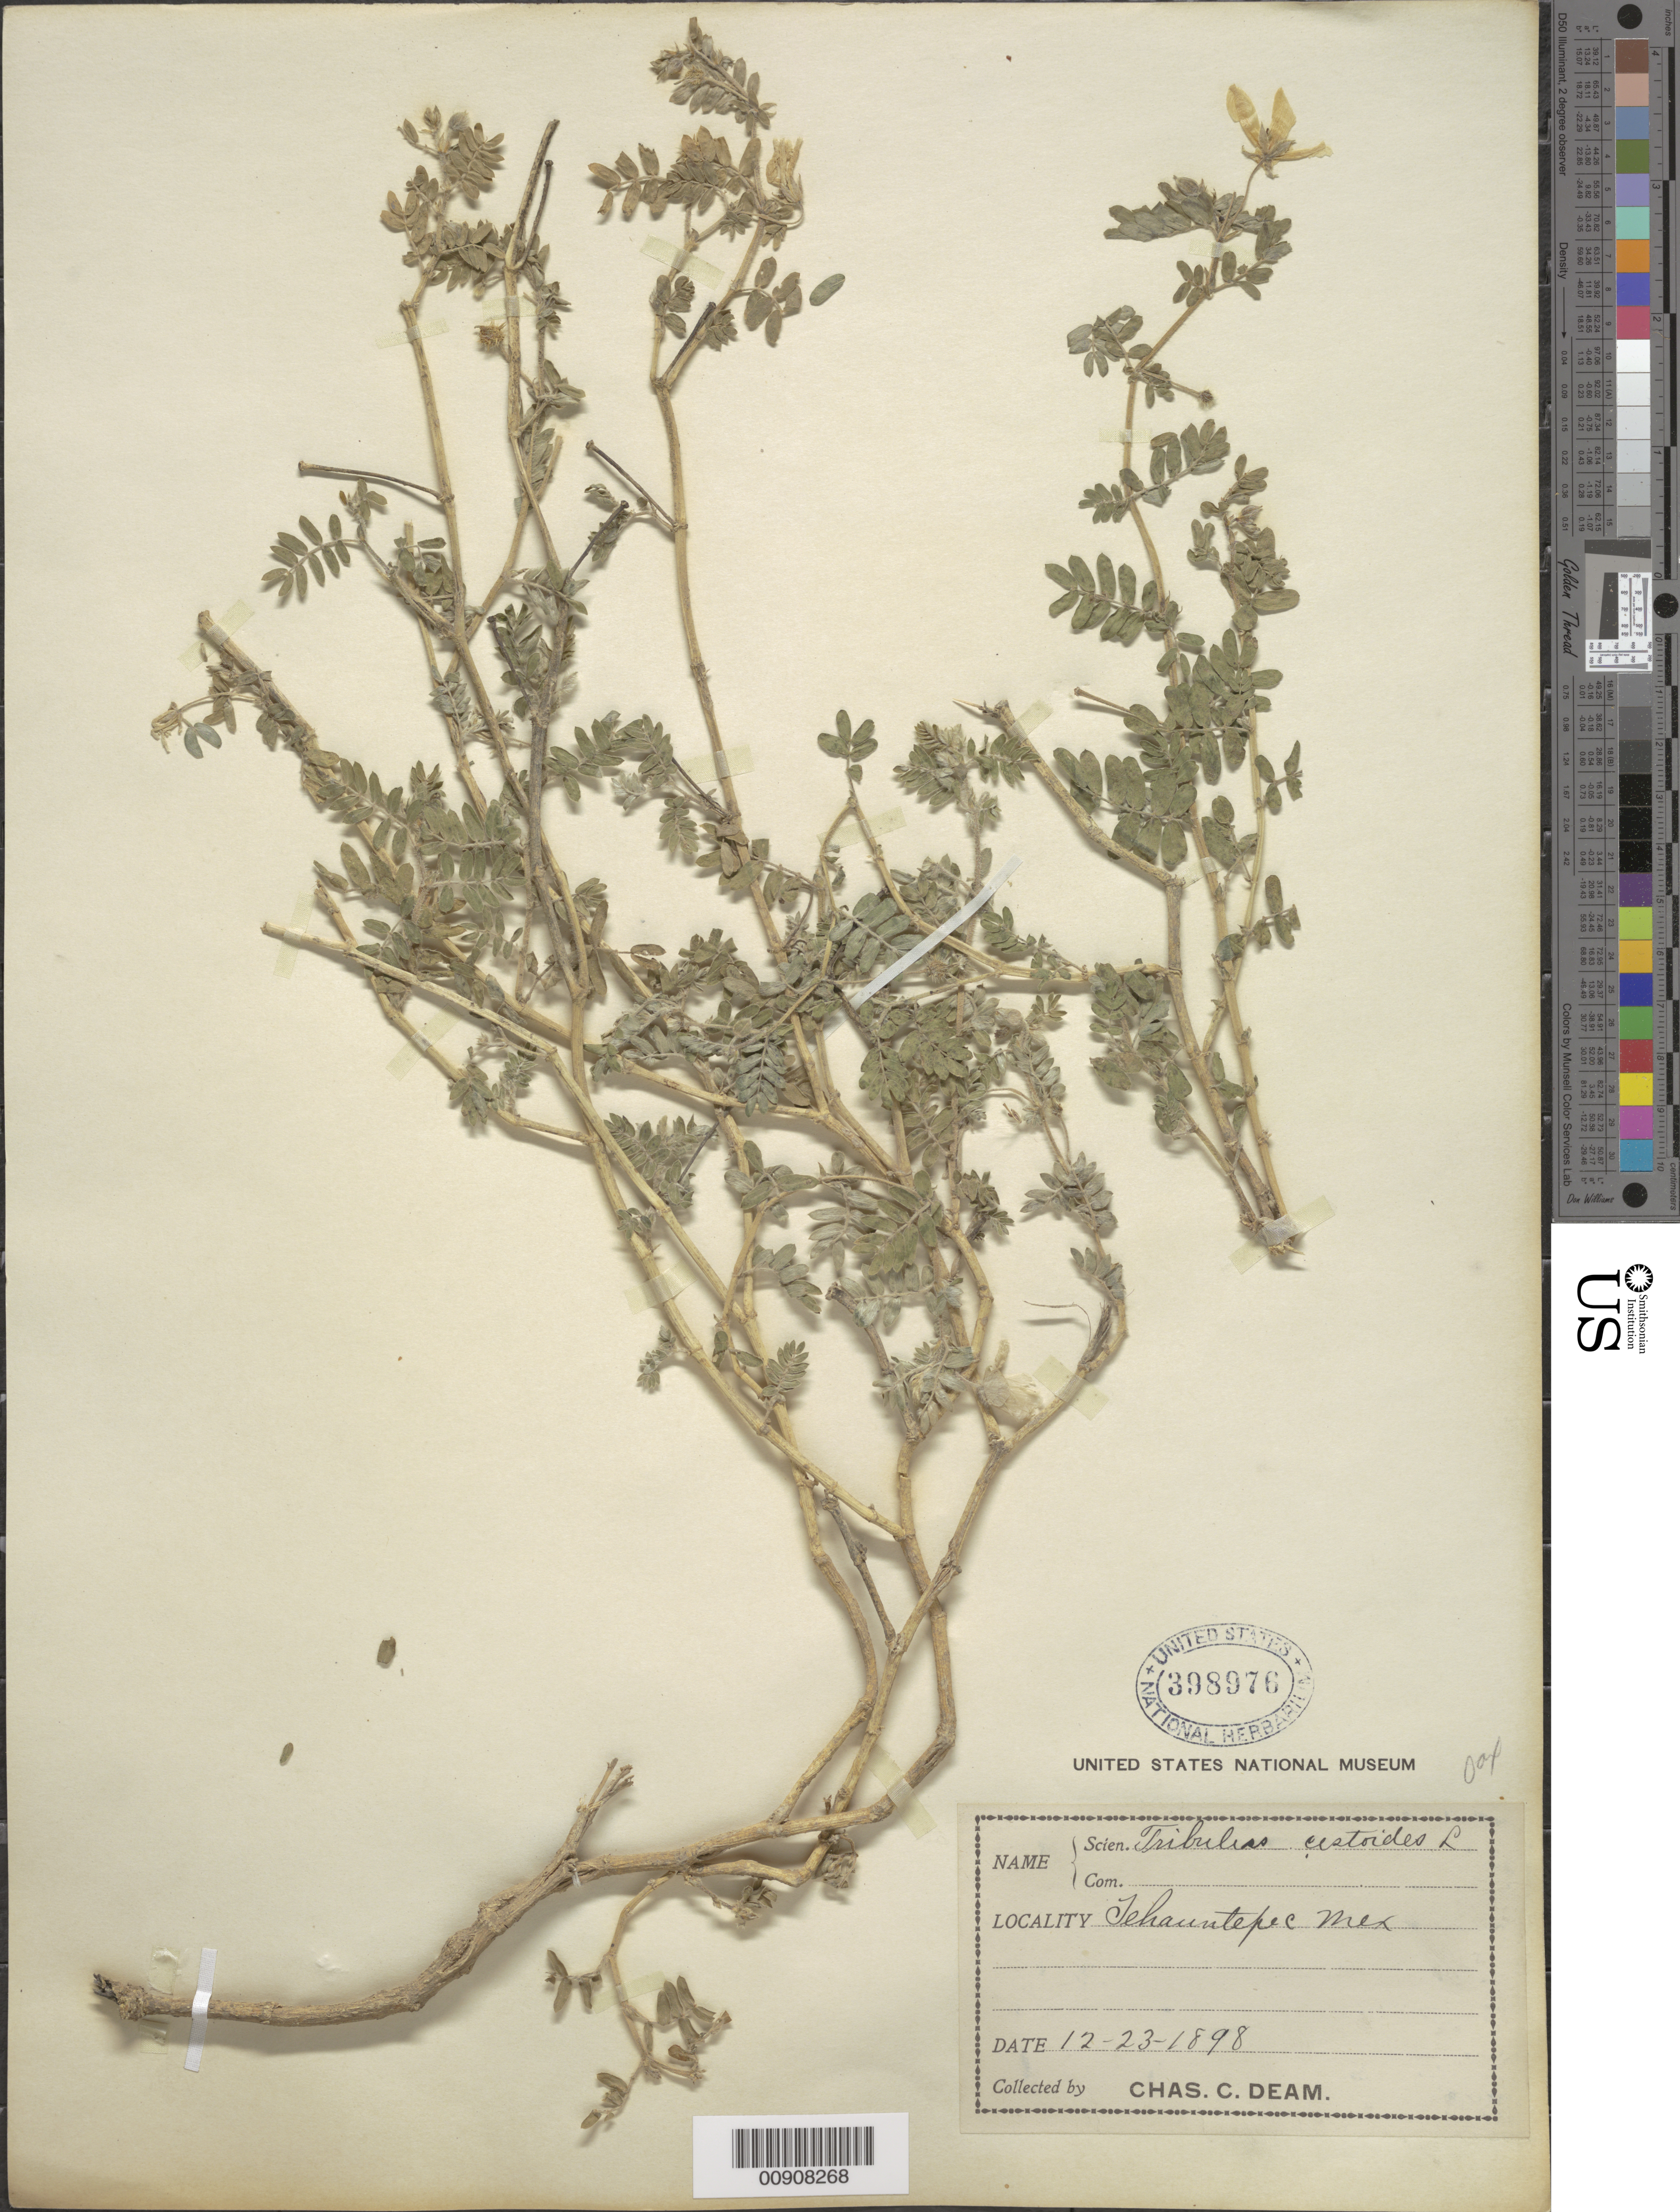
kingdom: Plantae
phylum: Tracheophyta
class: Magnoliopsida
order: Zygophyllales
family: Zygophyllaceae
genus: Tribulus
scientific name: Tribulus cistoides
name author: L.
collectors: C. C. Deam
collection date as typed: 23 Dec 1898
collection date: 1898-12-23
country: Mexico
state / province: Oaxaca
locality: Tehuantepec.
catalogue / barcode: US 398976